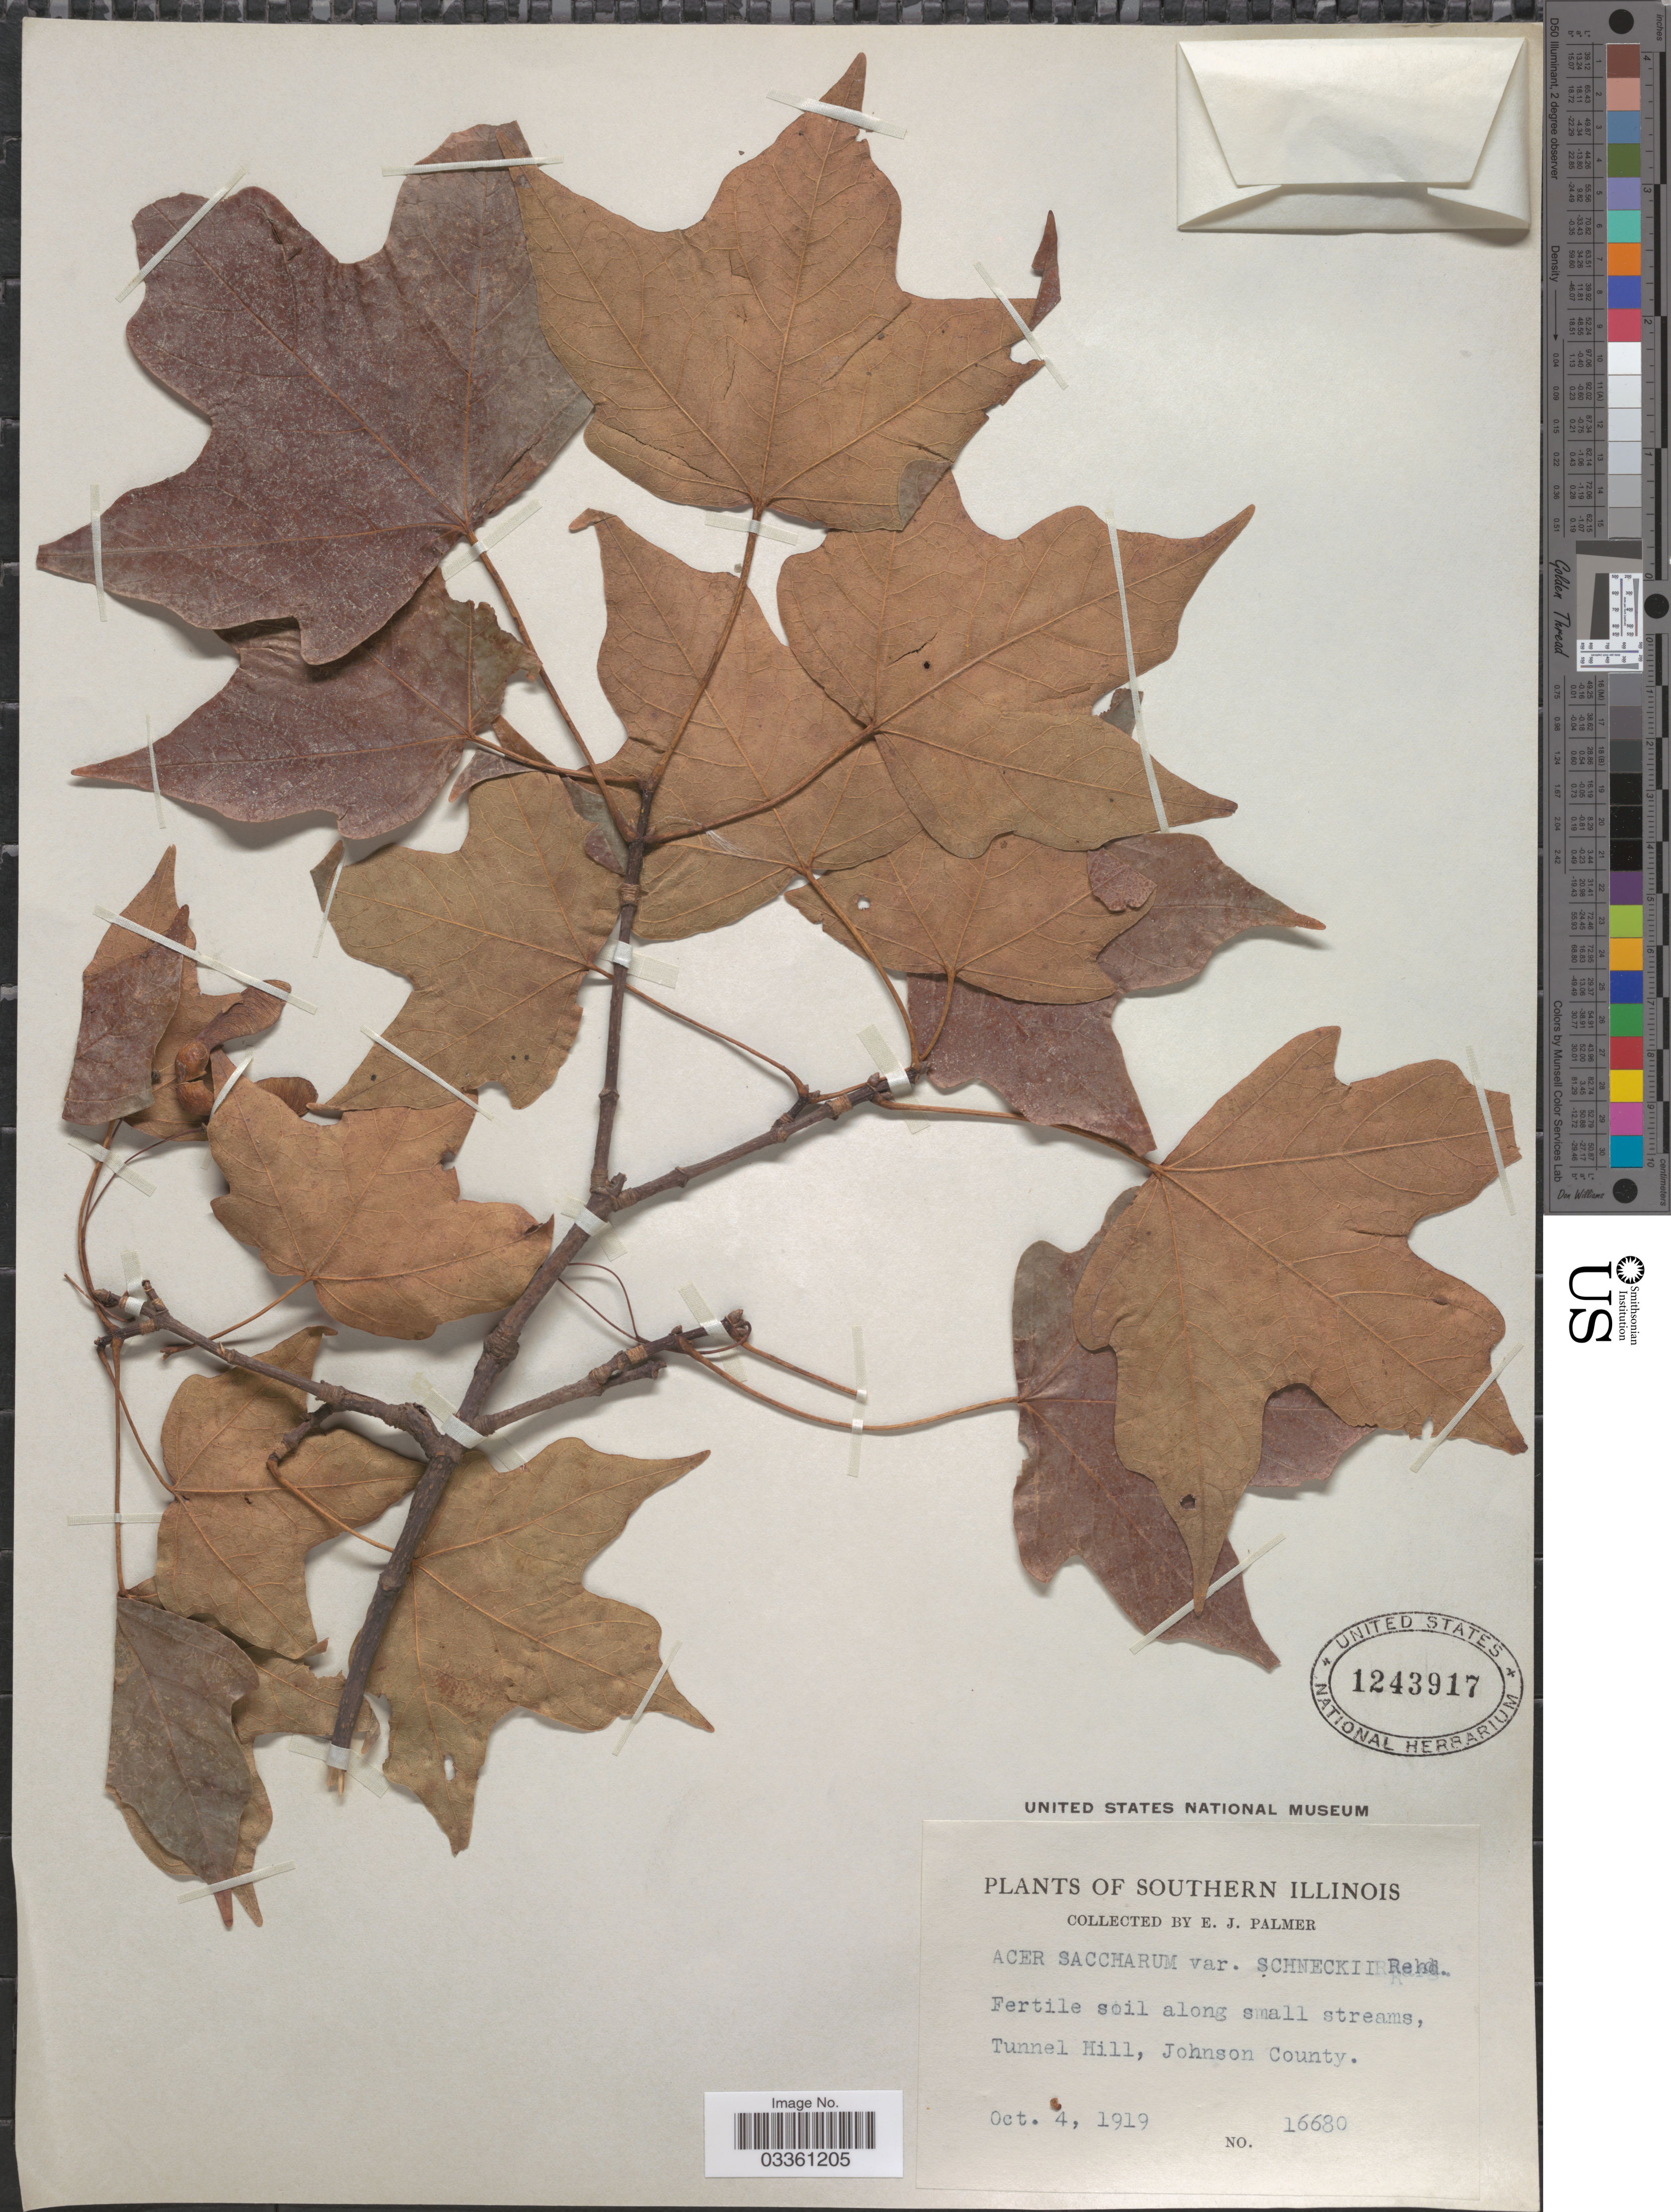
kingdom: Plantae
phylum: Tracheophyta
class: Magnoliopsida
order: Sapindales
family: Sapindaceae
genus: Acer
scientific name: Acer saccharum subsp. nigrum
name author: (F. Michx.) Desmarais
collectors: E. J. Palmer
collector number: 16680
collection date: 1919-10-04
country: United States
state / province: Illinois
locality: Southern Illinois. Tunnel Hill, Johnson County.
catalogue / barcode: US 1243917